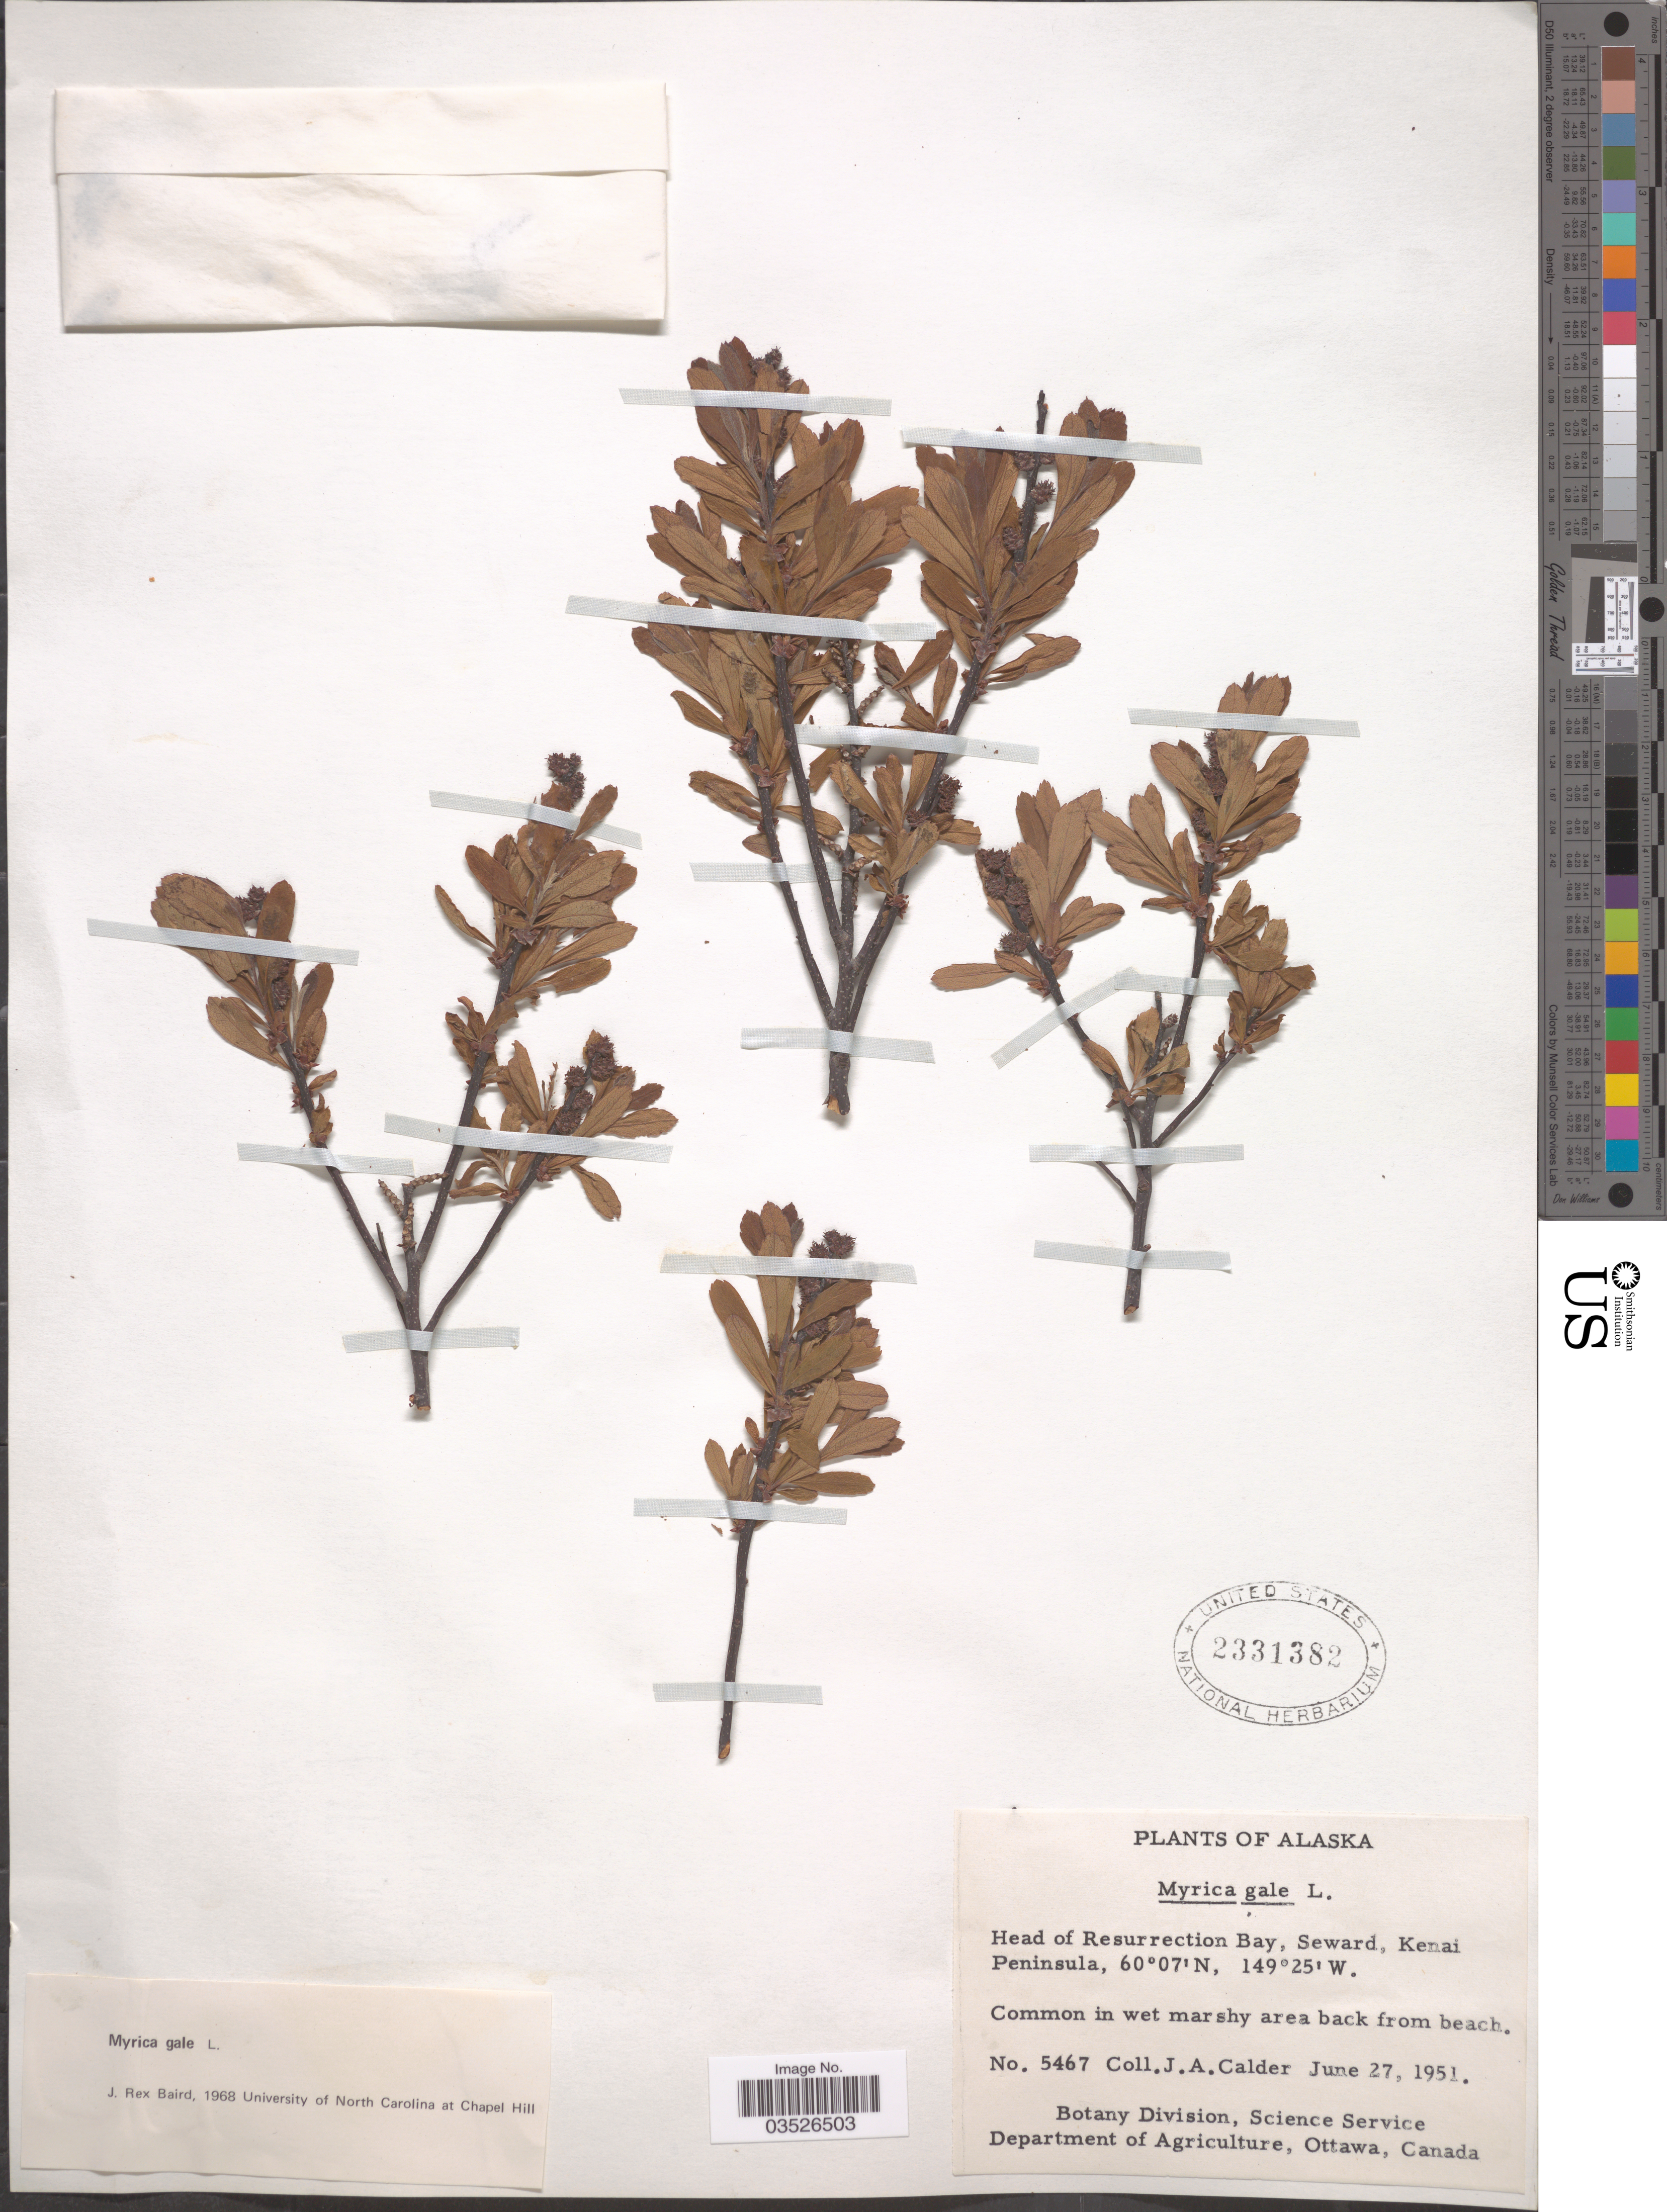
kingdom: Plantae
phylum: Tracheophyta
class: Magnoliopsida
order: Fagales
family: Myricaceae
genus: Myrica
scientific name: Myrica gale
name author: L.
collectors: J. A. Calder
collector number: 5467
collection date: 1951-06-27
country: United States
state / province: Alaska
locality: Head of Resurrection Bay, Seward, Kenai Peninsula.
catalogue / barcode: US 2331382